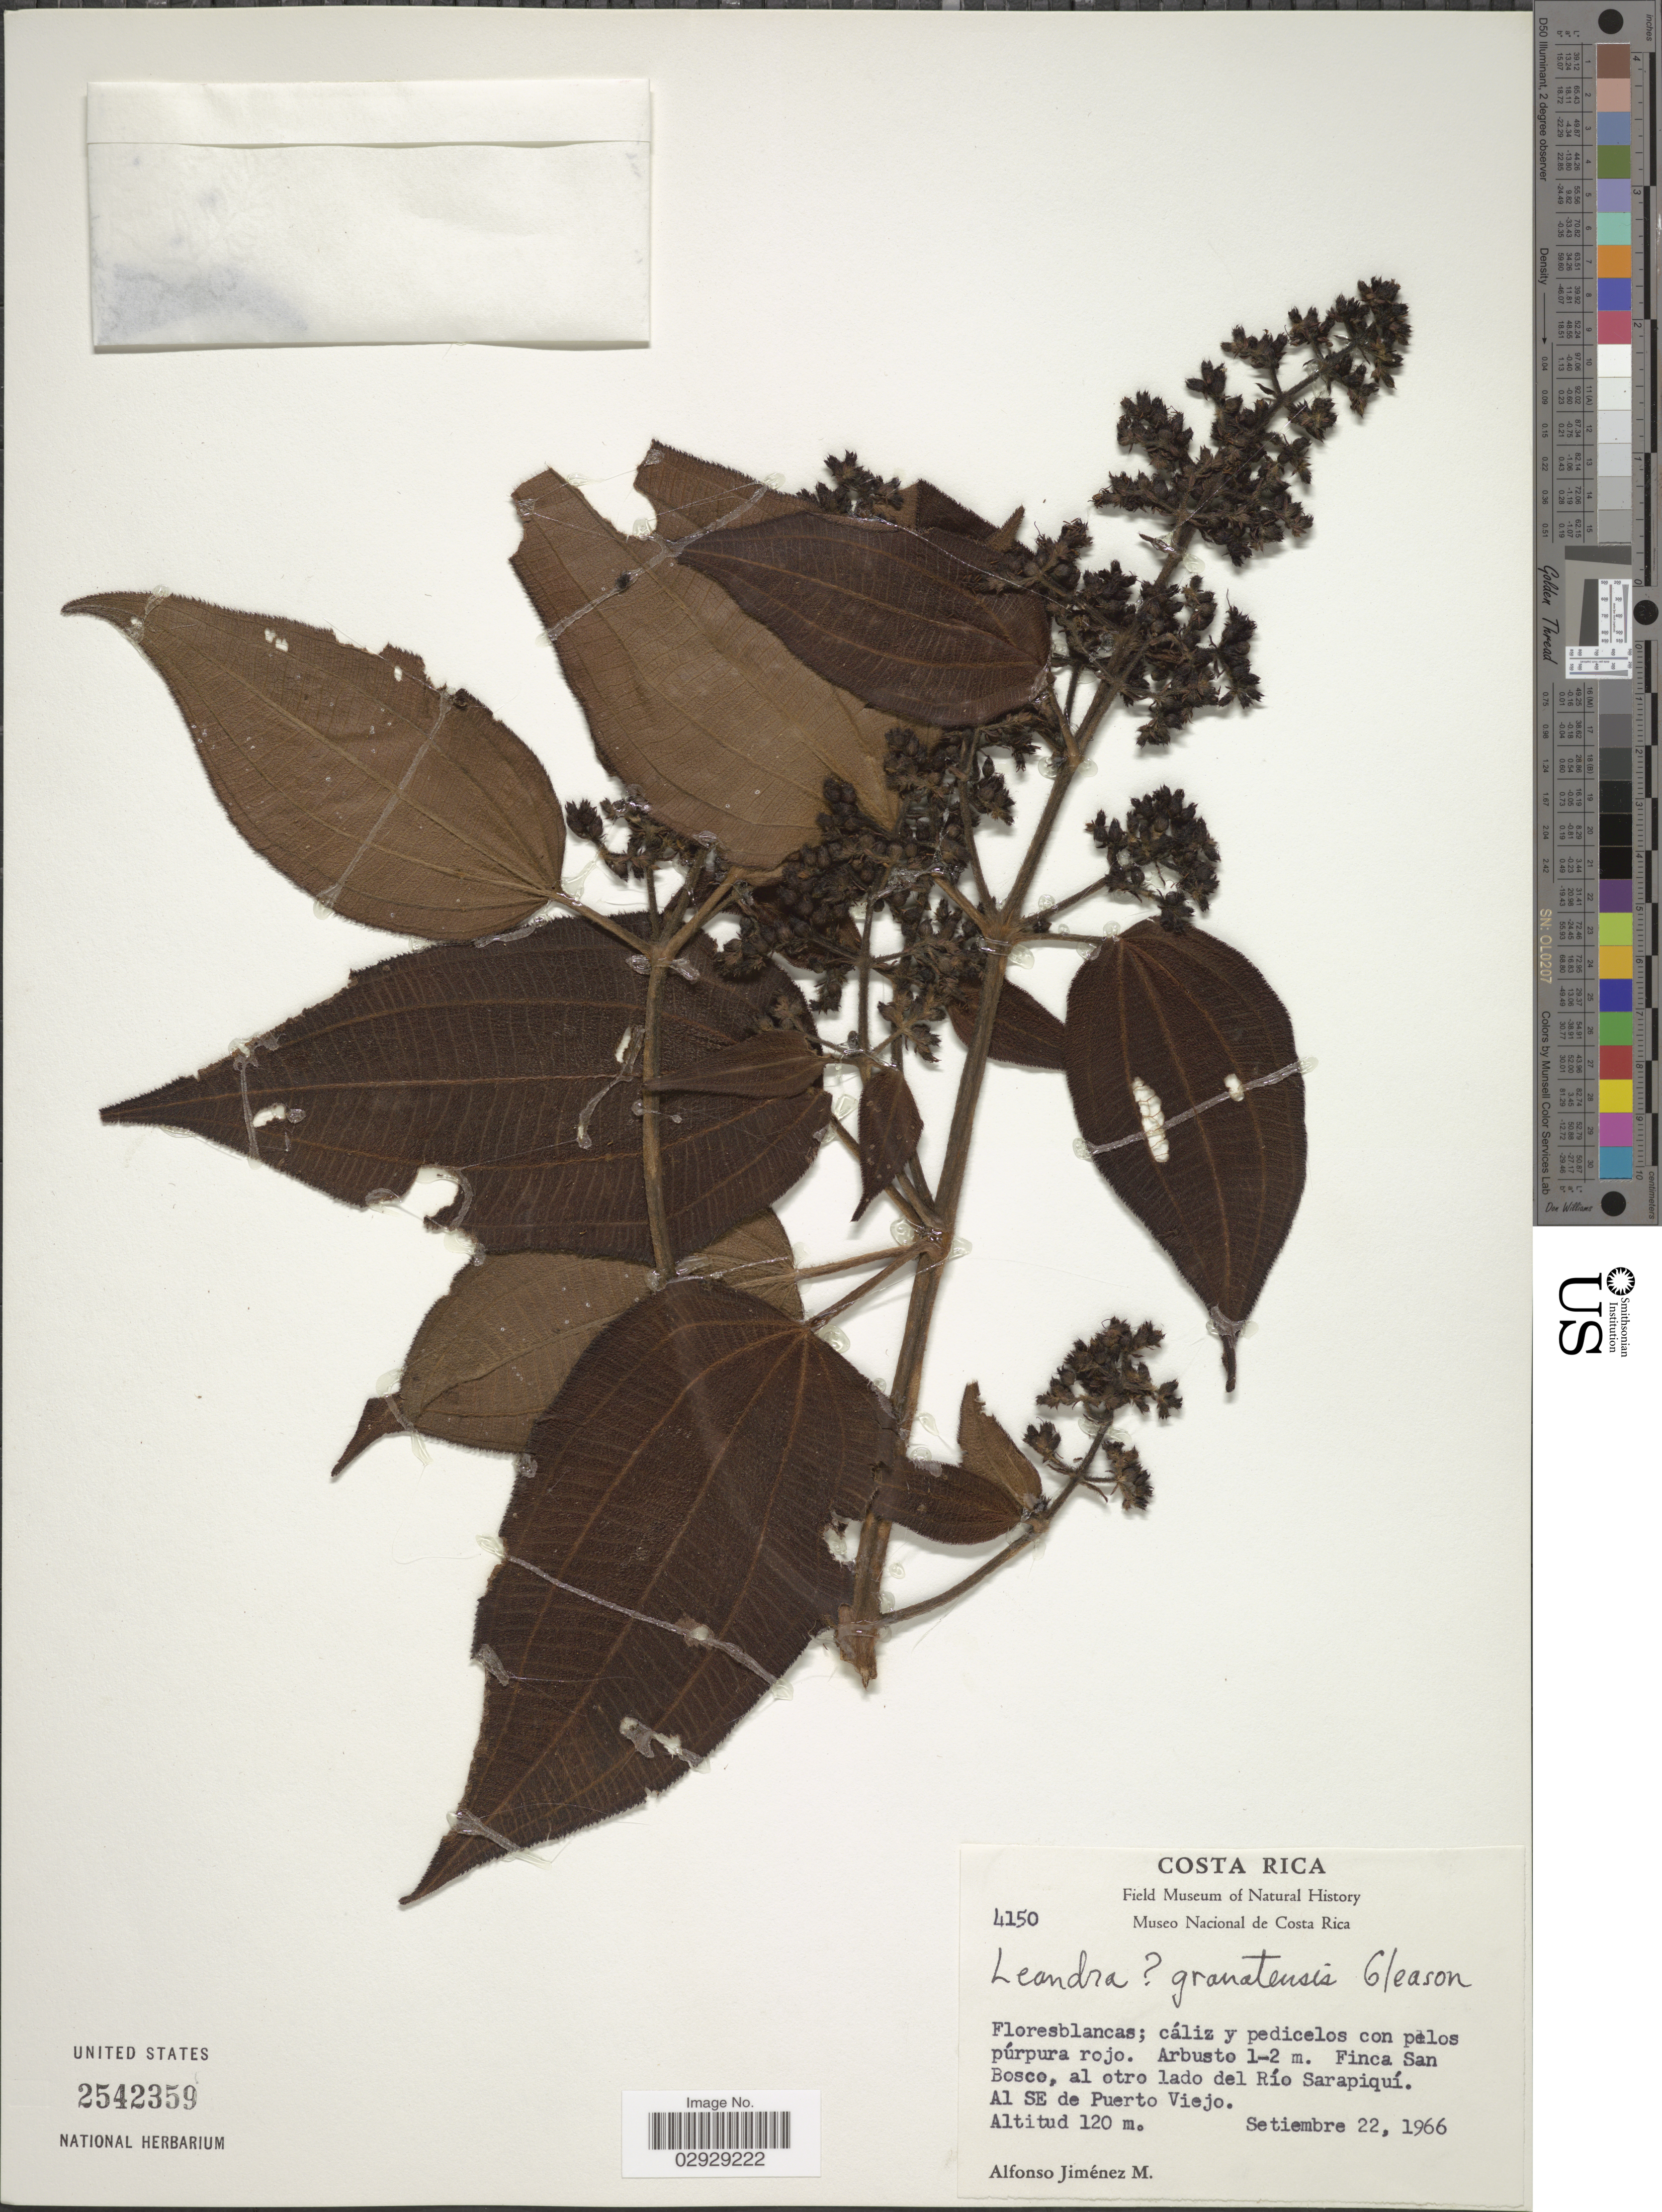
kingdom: Plantae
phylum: Tracheophyta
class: Magnoliopsida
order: Myrtales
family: Melastomataceae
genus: Leandra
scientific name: Leandra granatensis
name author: Gleason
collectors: A. Jimenez M.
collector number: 4150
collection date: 1966-09-22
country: Costa Rica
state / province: Heredia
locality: Finca San Bosco, al otro lado del Río Sarapiquí. Al SE de Puerto Viejo.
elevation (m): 120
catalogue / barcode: US 2542359